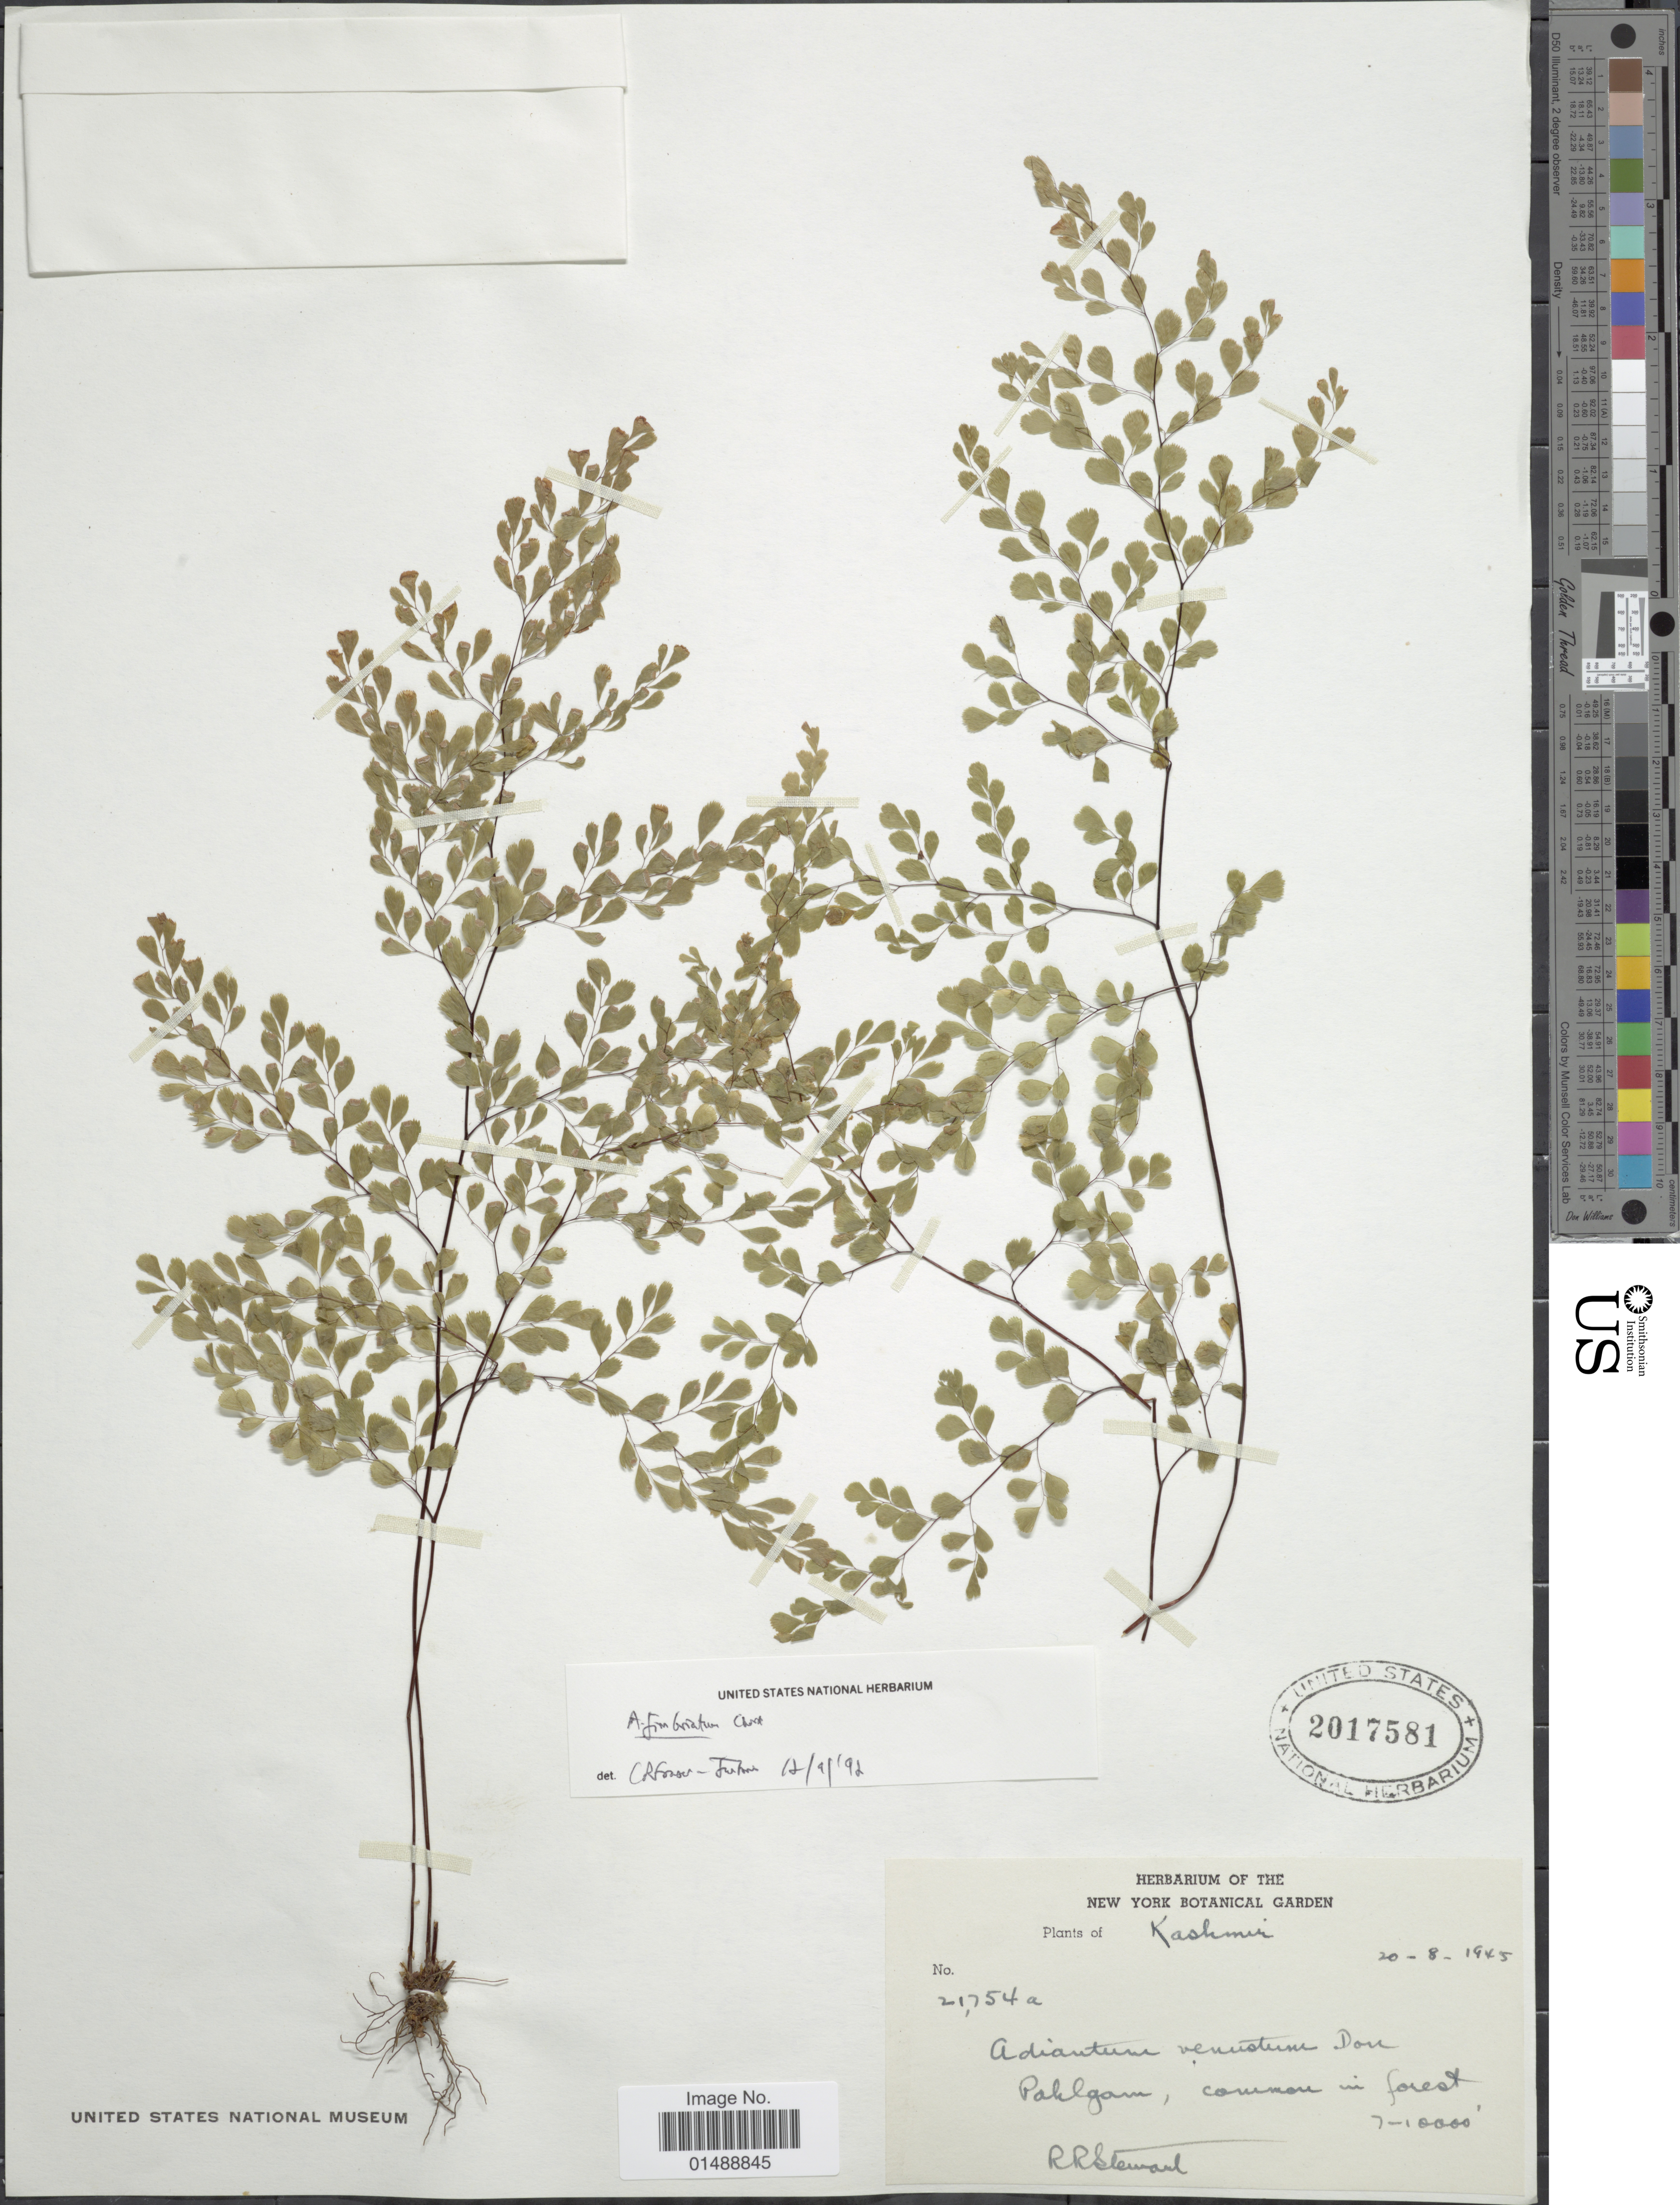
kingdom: Plantae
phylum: Tracheophyta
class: Polypodiopsida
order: Polypodiales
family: Pteridaceae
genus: Adiantum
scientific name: Adiantum venustum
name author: D. Don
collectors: R. R. Stewart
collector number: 21754a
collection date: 1945-08-20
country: India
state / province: Jammu and Kashmir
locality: Kashmir. Pahlgam, common in forest.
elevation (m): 2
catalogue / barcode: US 2017581